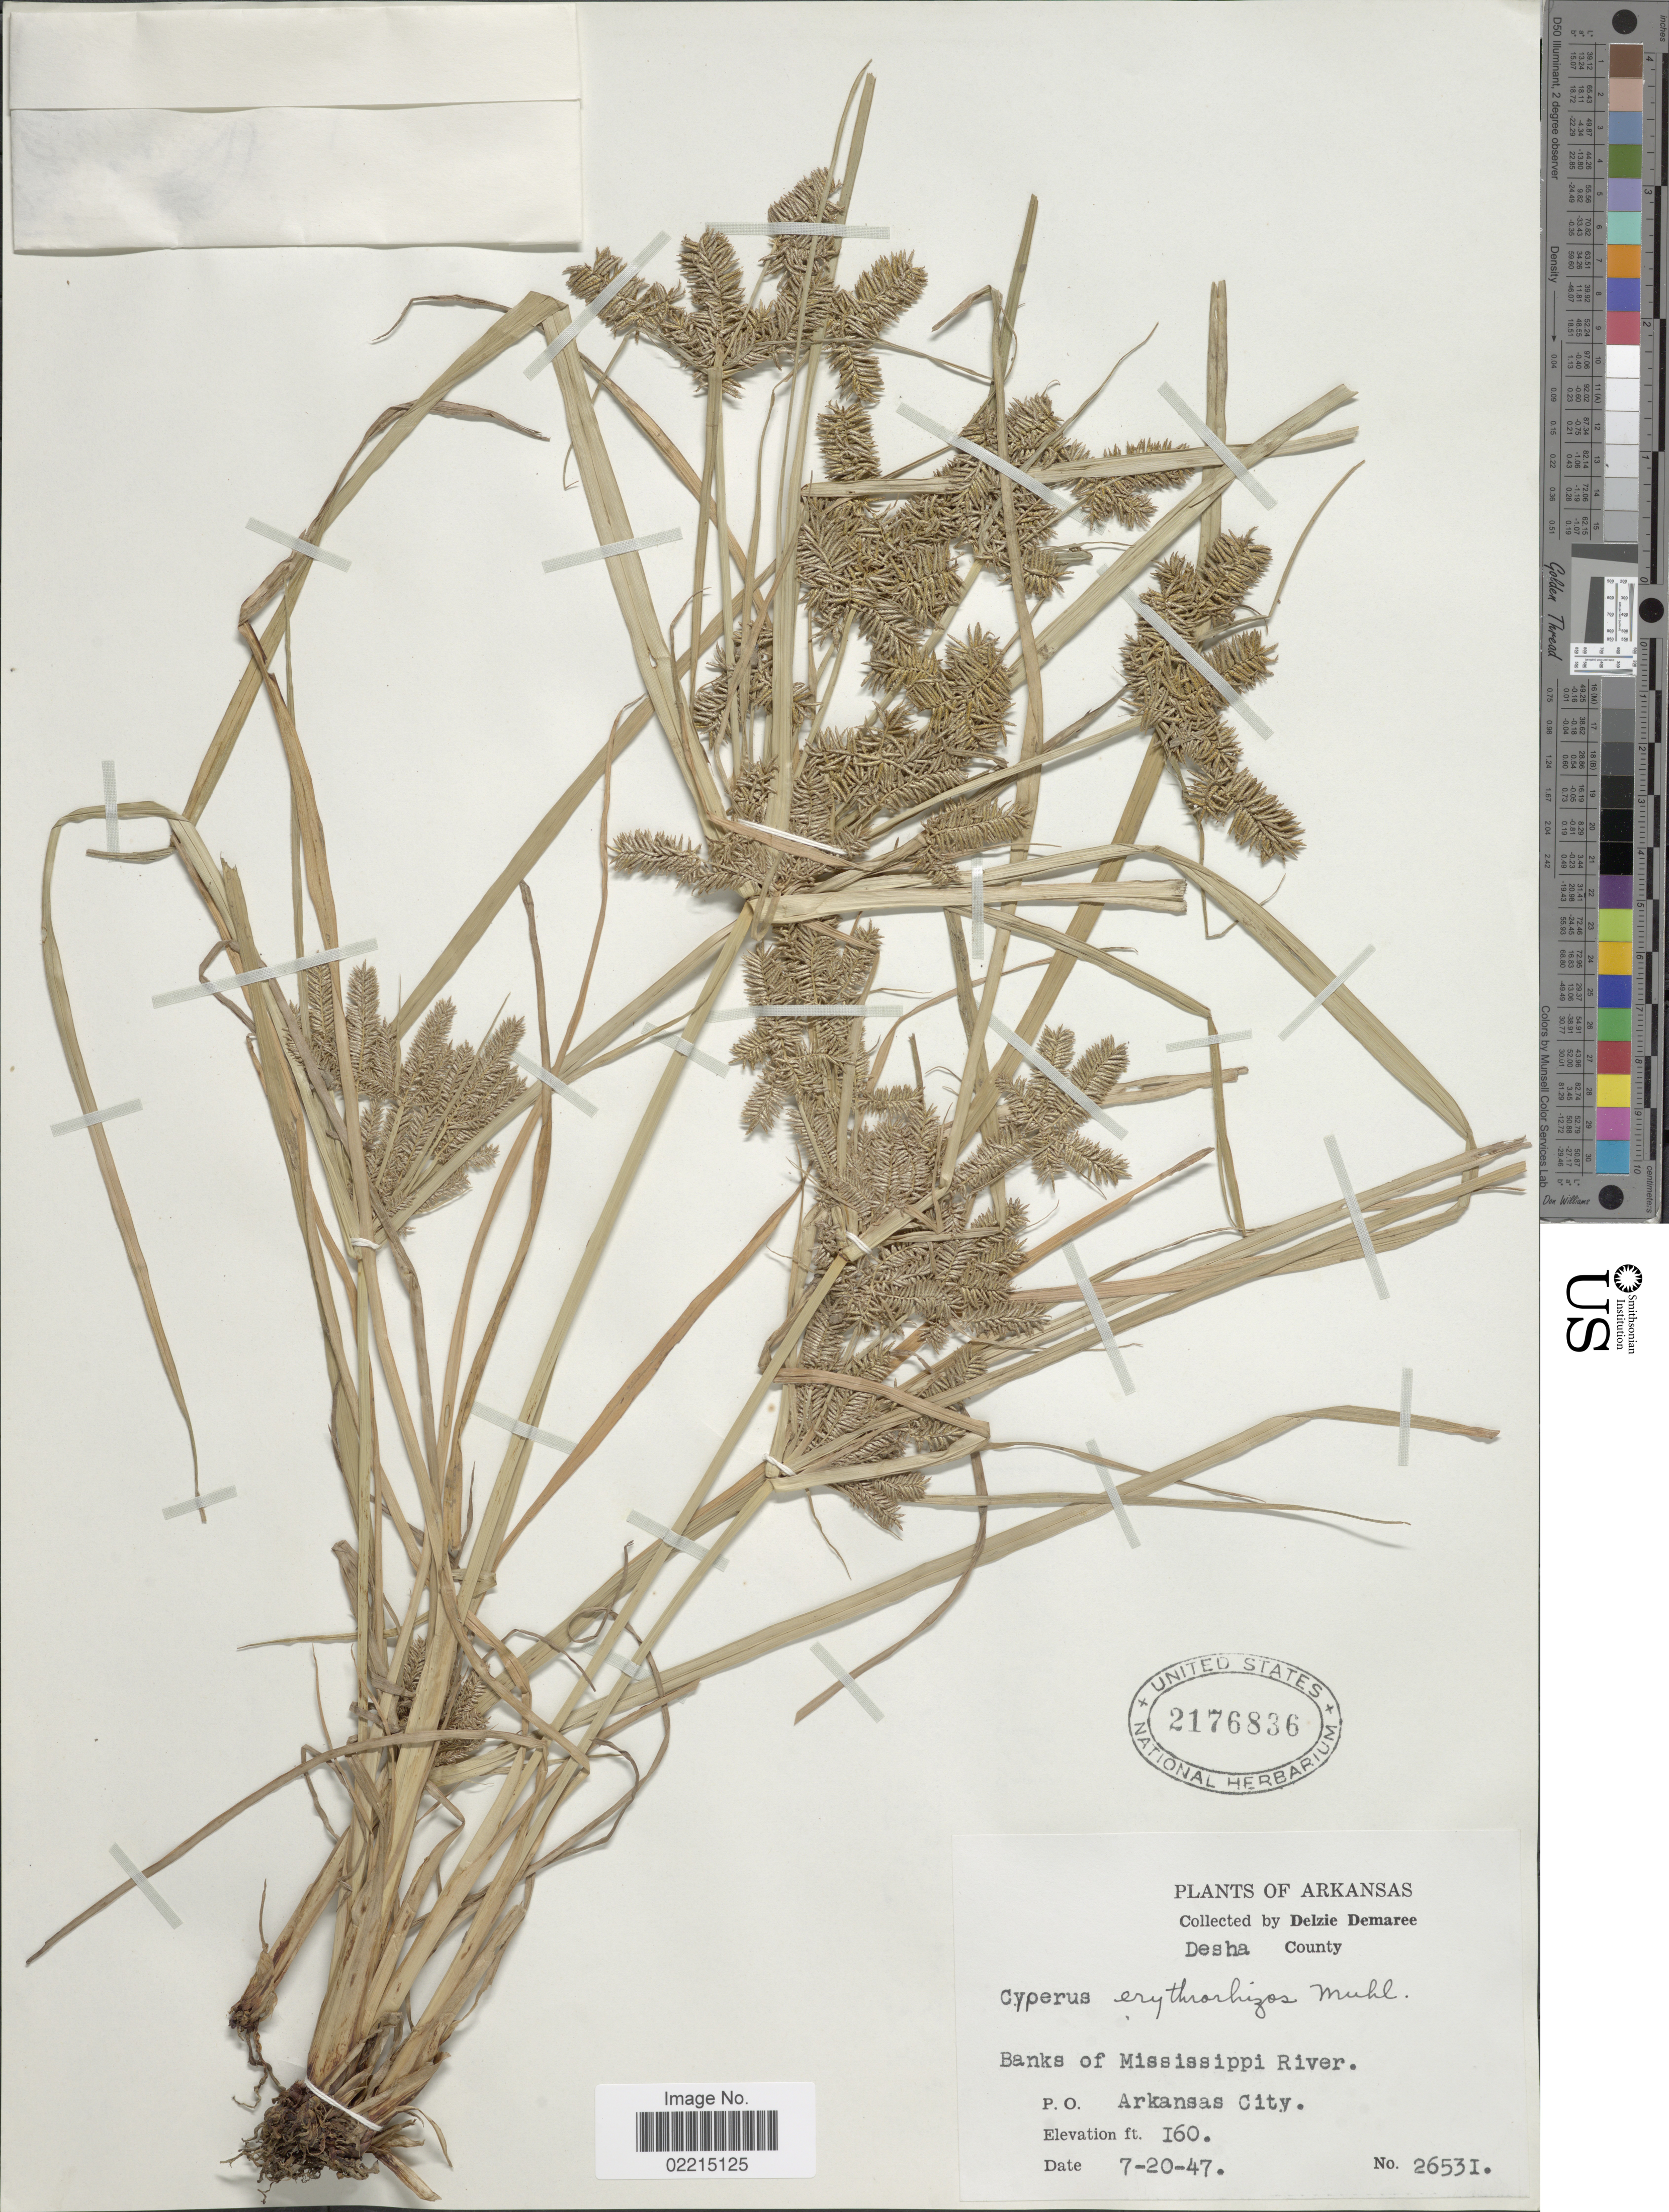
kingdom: Plantae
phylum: Tracheophyta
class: Liliopsida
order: Poales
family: Cyperaceae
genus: Cyperus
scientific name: Cyperus erythrorhizos Muhl.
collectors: D. Demaree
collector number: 26531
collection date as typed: Transcribed d/m/y: 20/7/47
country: United States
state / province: Arkansas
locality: Desha County. Banks of Mississippi River. P.O. Arkansas City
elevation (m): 49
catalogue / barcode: US 2176836